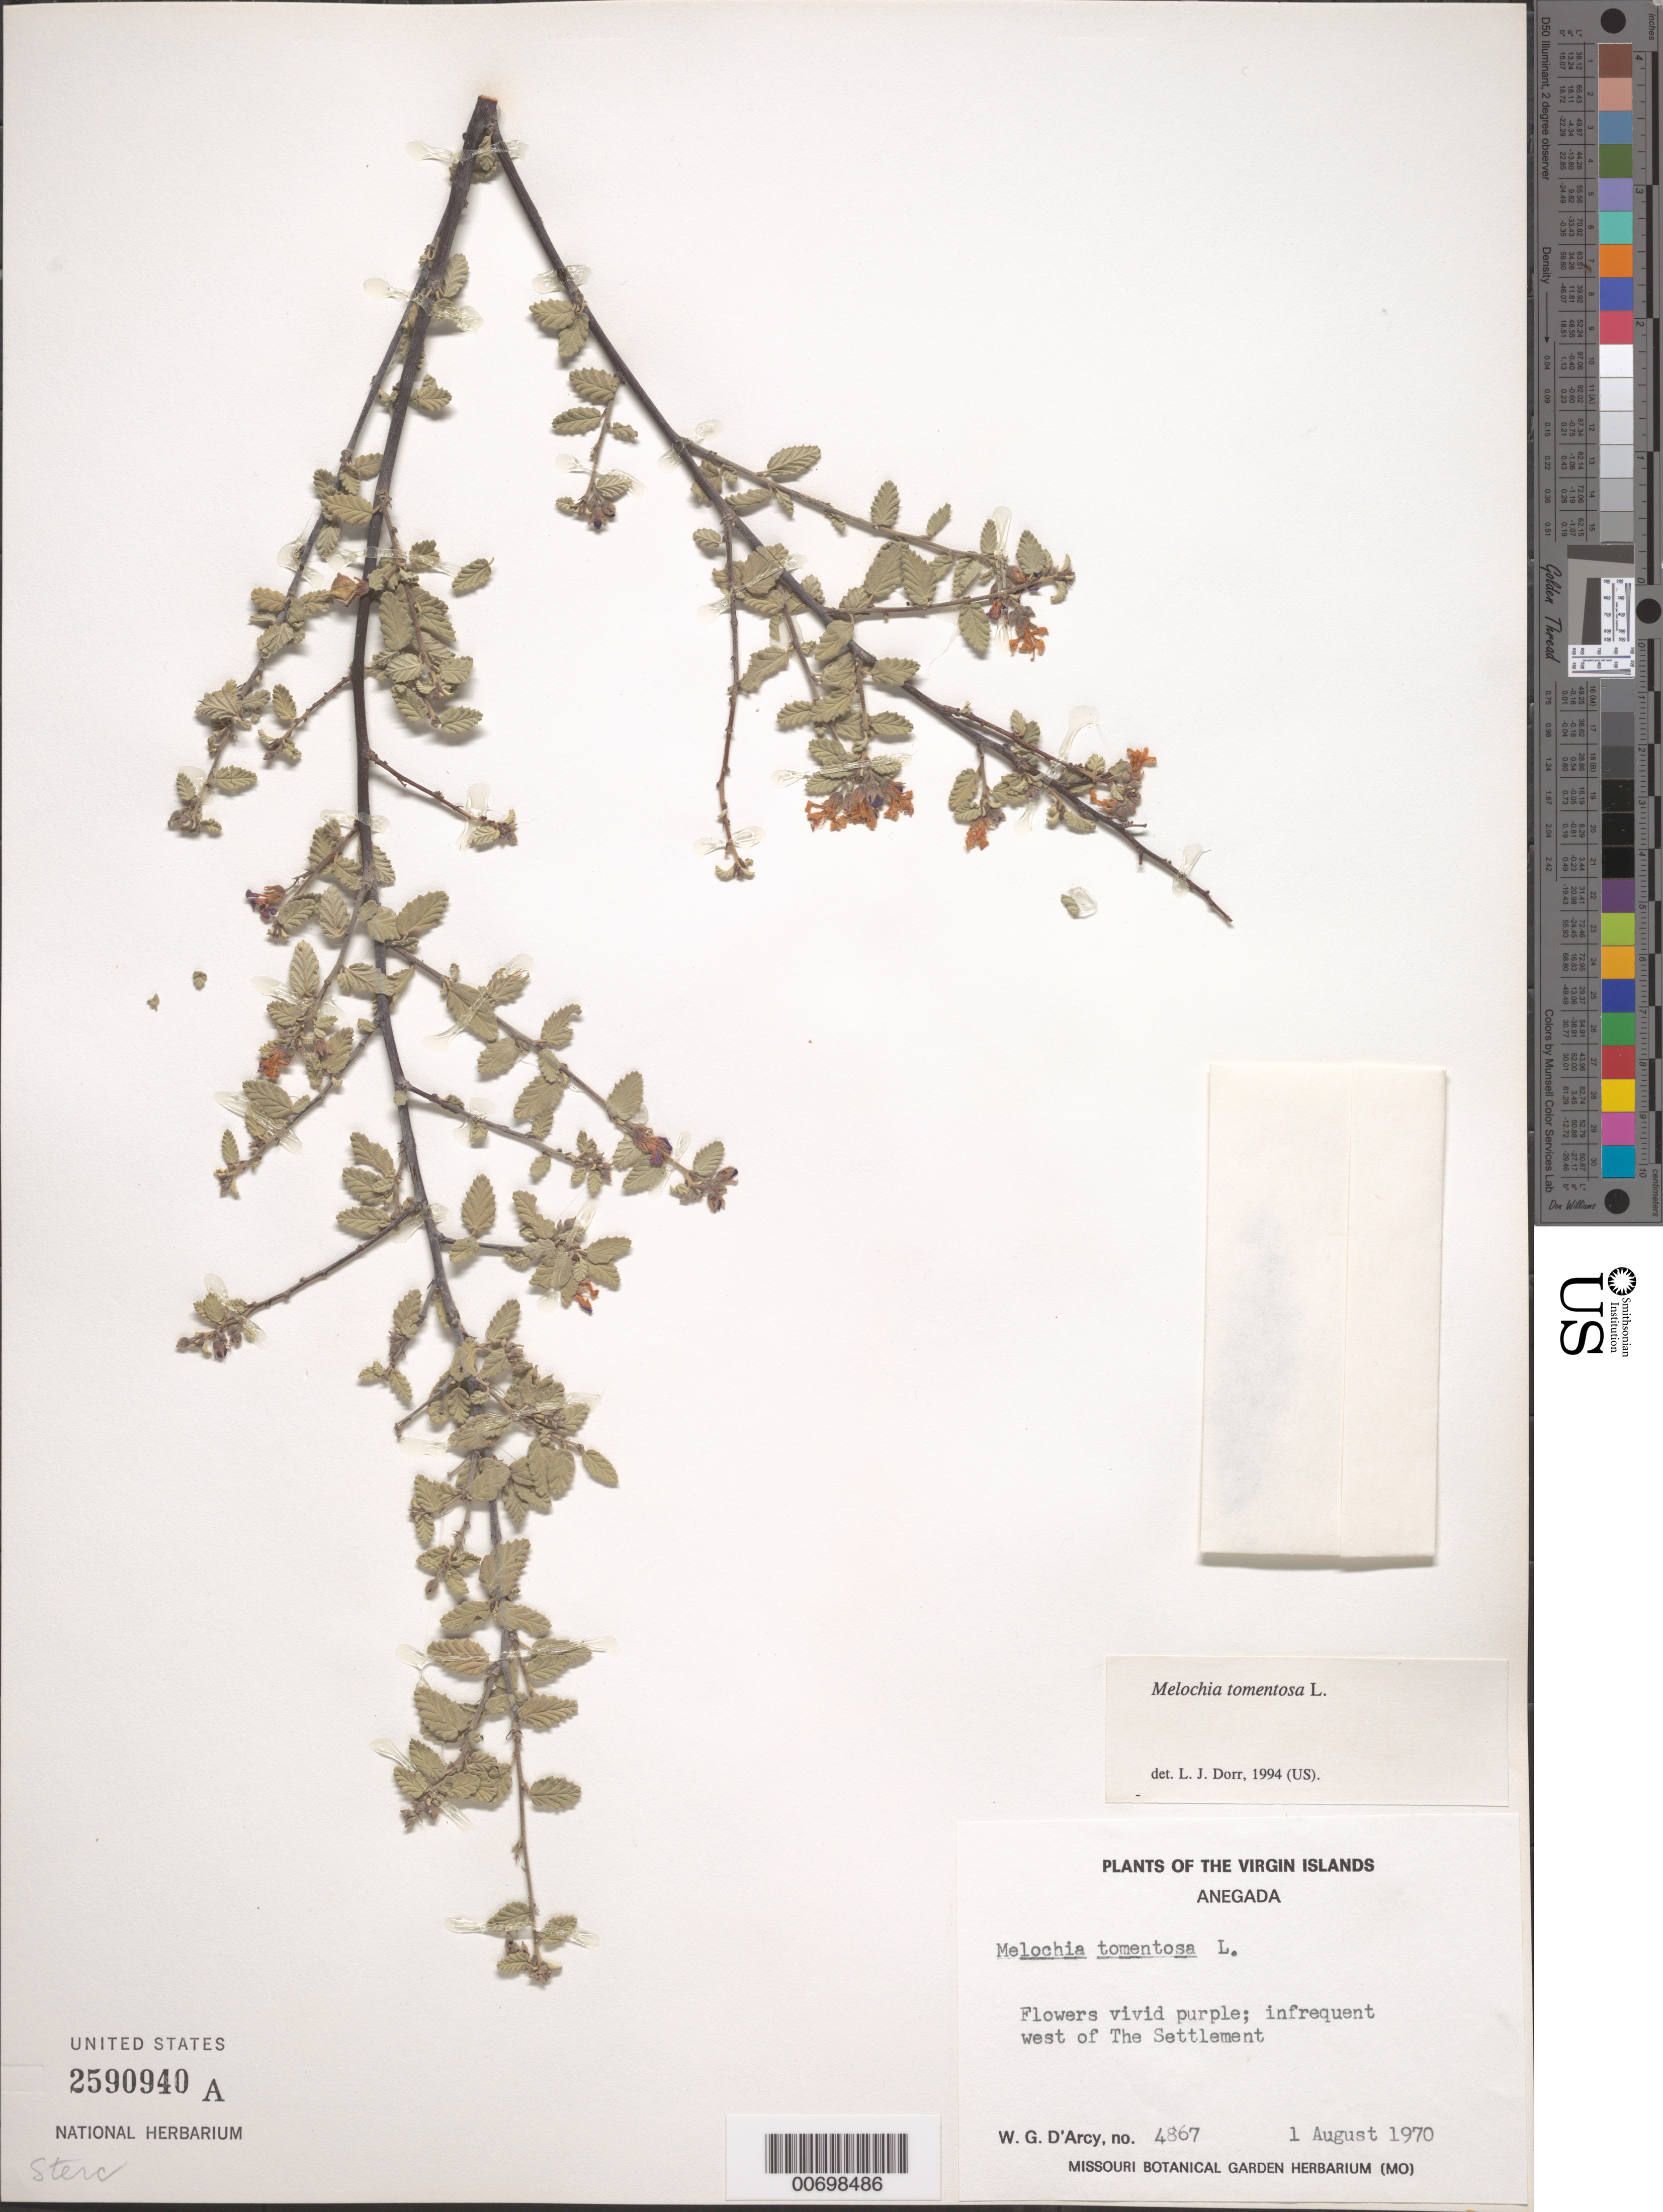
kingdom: Plantae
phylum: Tracheophyta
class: Magnoliopsida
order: Malvales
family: Malvaceae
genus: Melochia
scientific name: Melochia tomentosa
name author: L.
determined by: Dorr, L. J., (BOT), Smithsonian Institution - National Museum of Natural History (UNITED STATES)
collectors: W. G. D'Arcy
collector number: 4867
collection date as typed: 01 Aug 1970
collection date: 1970-08-01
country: British Virgin Islands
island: Anegada I.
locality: Settlement, W of the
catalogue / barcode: US 2590940A